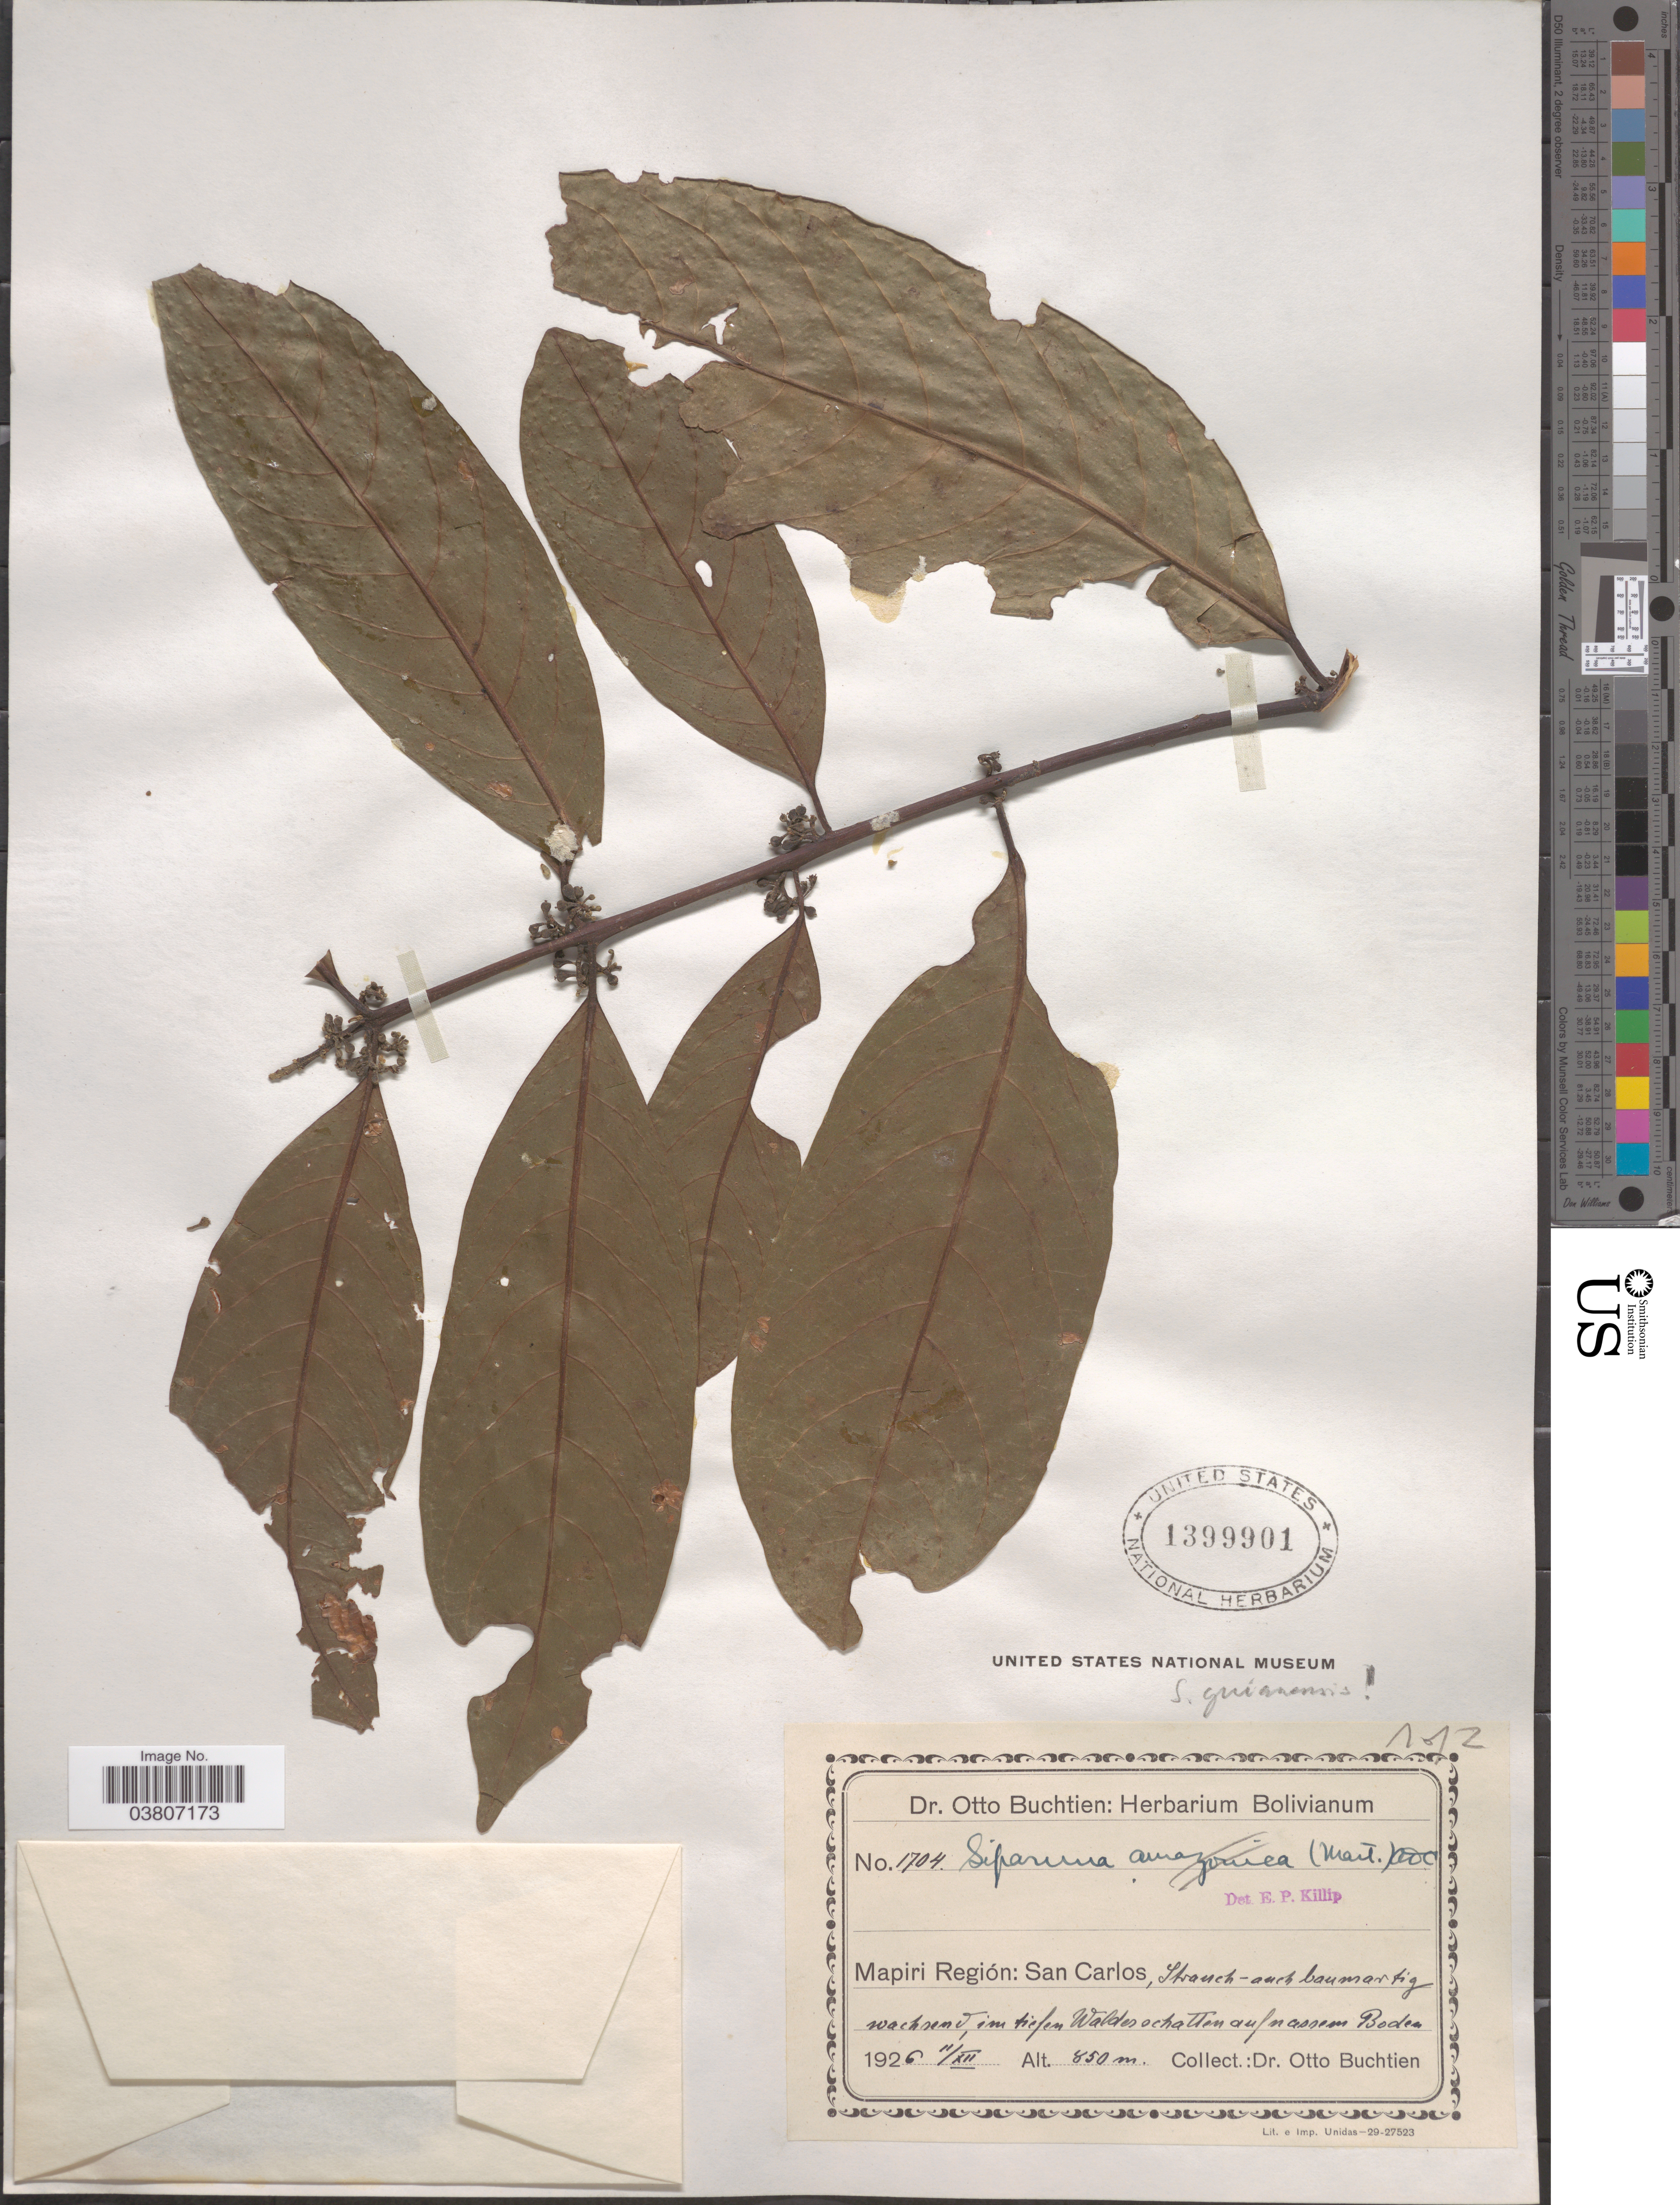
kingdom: Plantae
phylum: Tracheophyta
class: Magnoliopsida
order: Laurales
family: Siparunaceae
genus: Siparuna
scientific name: Siparuna guianensis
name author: Aubl.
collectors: O. Buchtien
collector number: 1704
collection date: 1926-12-11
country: Bolivia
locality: Mapiri Región: San Carlos.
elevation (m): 850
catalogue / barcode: US 1399901